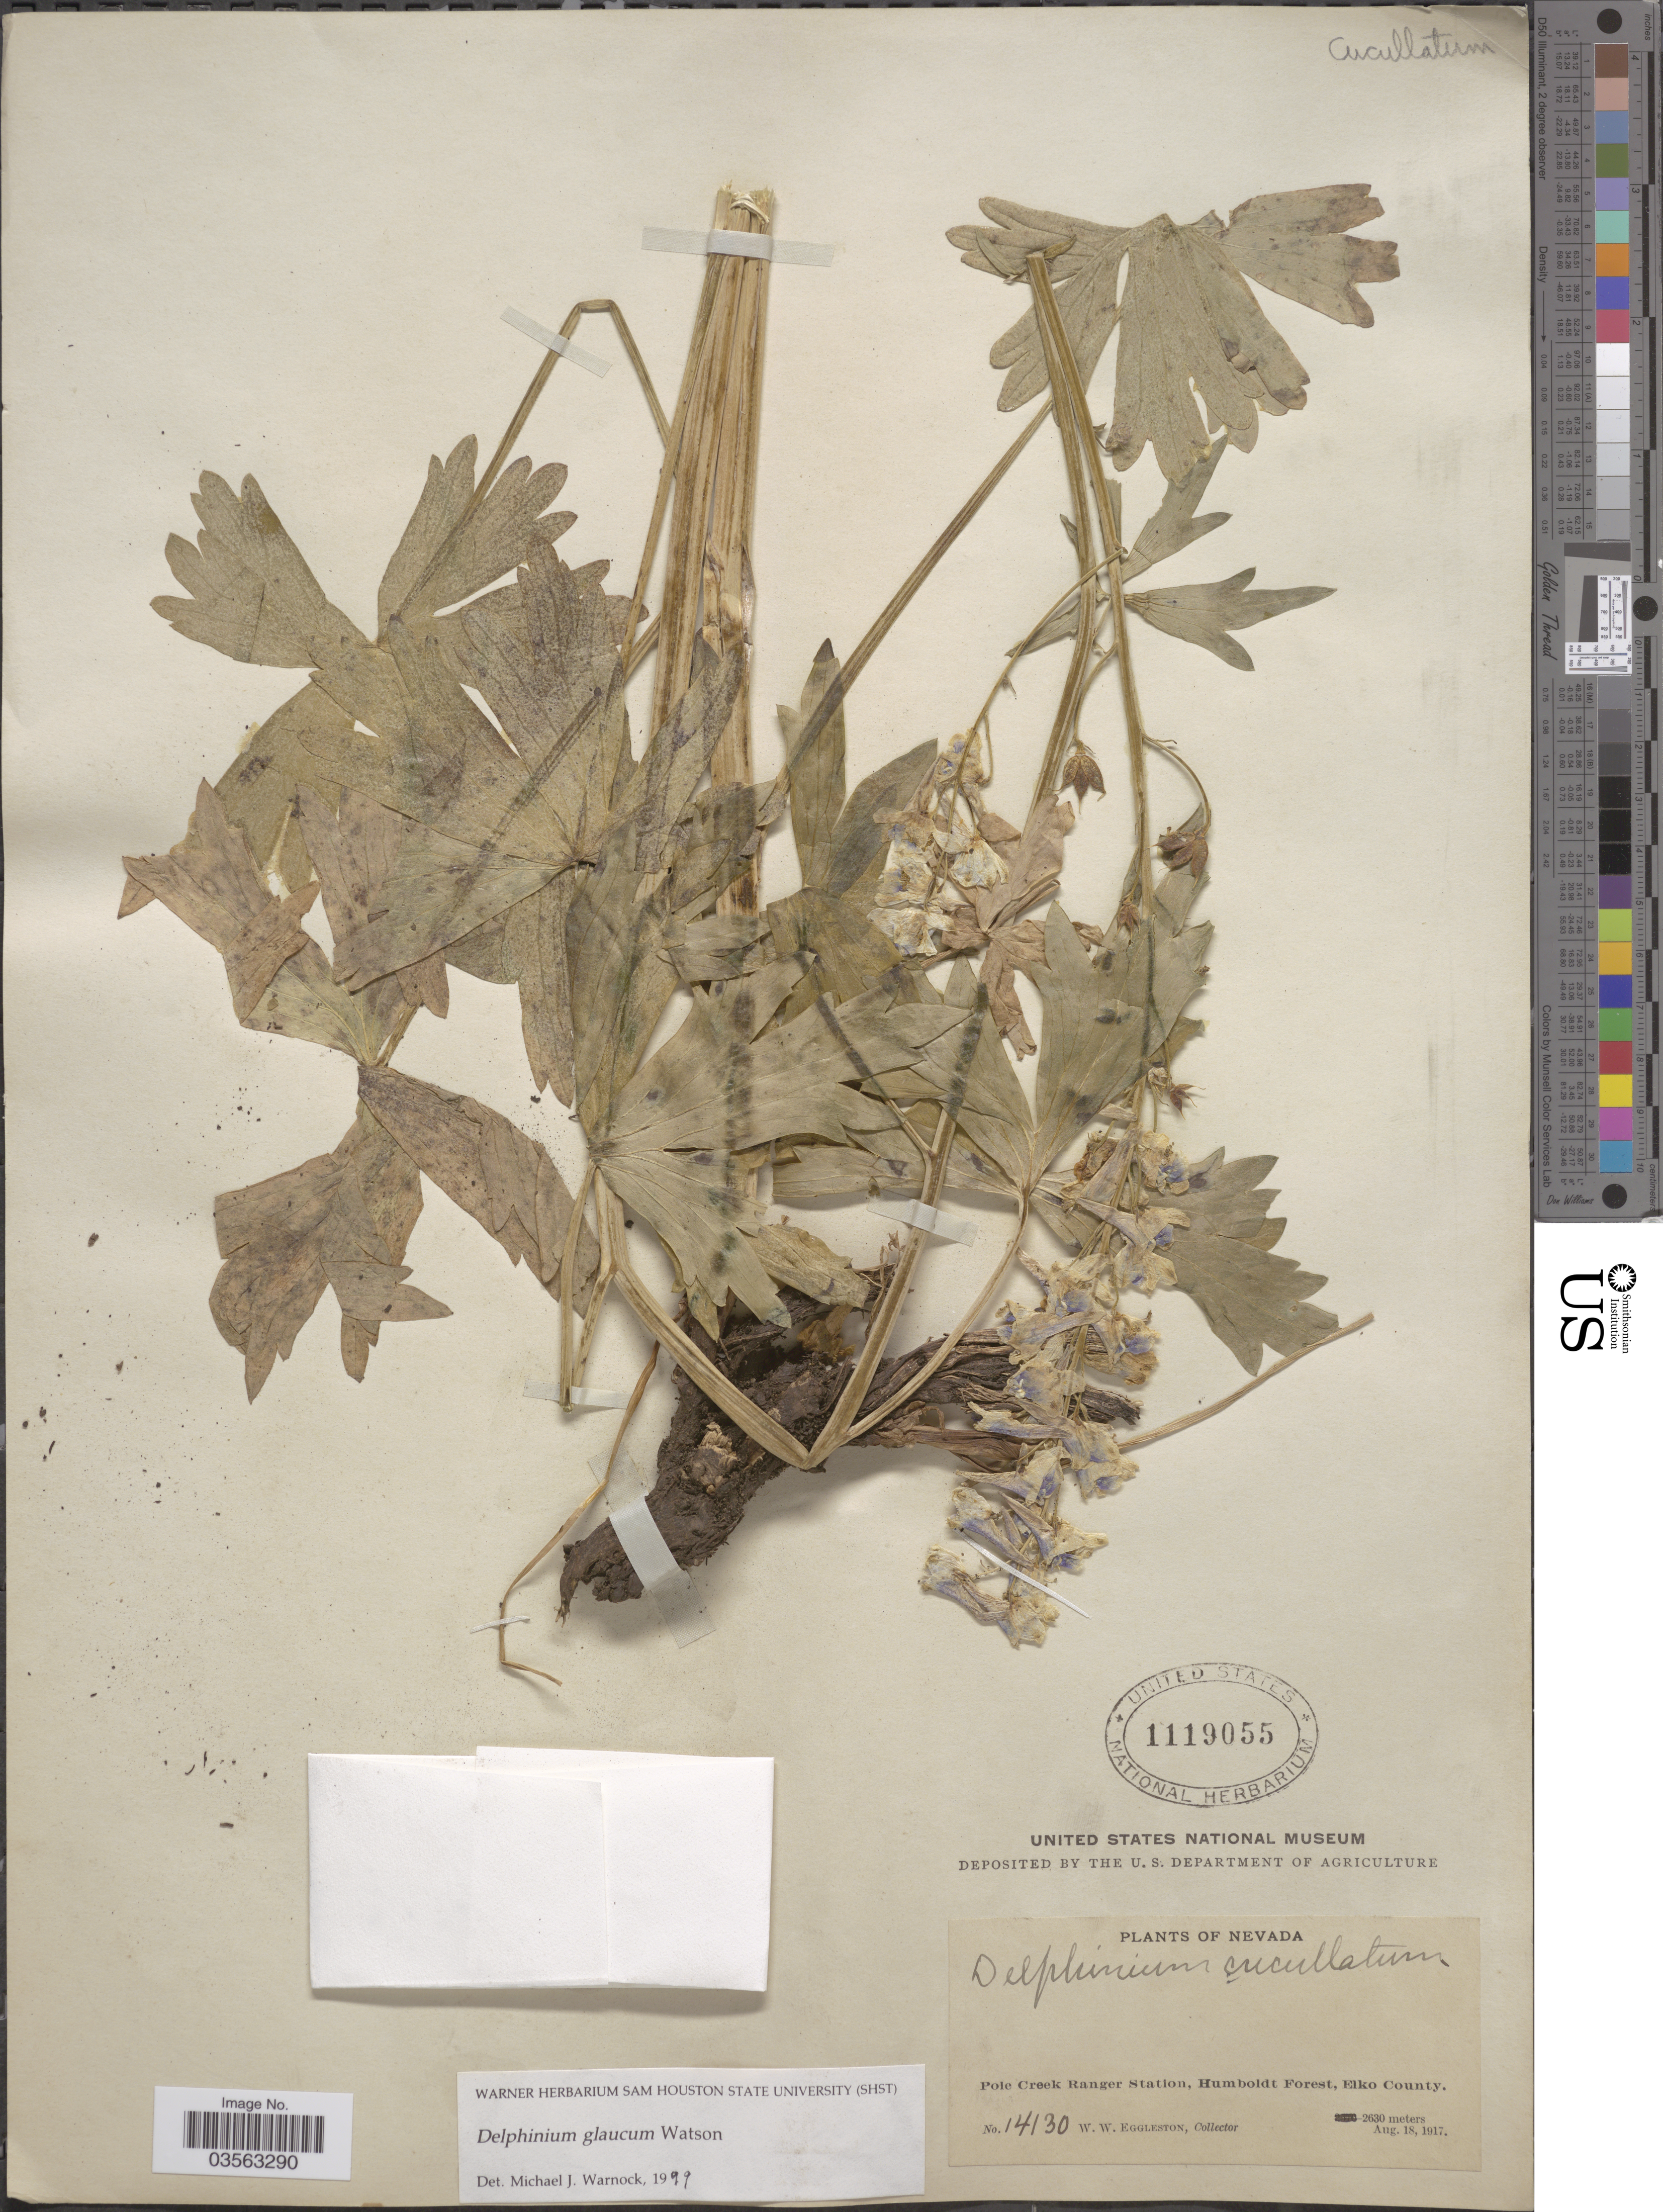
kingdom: Plantae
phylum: Tracheophyta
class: Magnoliopsida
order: Ranunculales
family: Ranunculaceae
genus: Delphinium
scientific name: Delphinium glaucum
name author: S. Watson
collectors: W. W. Eggleston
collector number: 14130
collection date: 1917-08-18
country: United States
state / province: Nevada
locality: Pole Creek Ranger Station, Humboldt Forest, Elko County.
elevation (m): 2630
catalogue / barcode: US 1119055